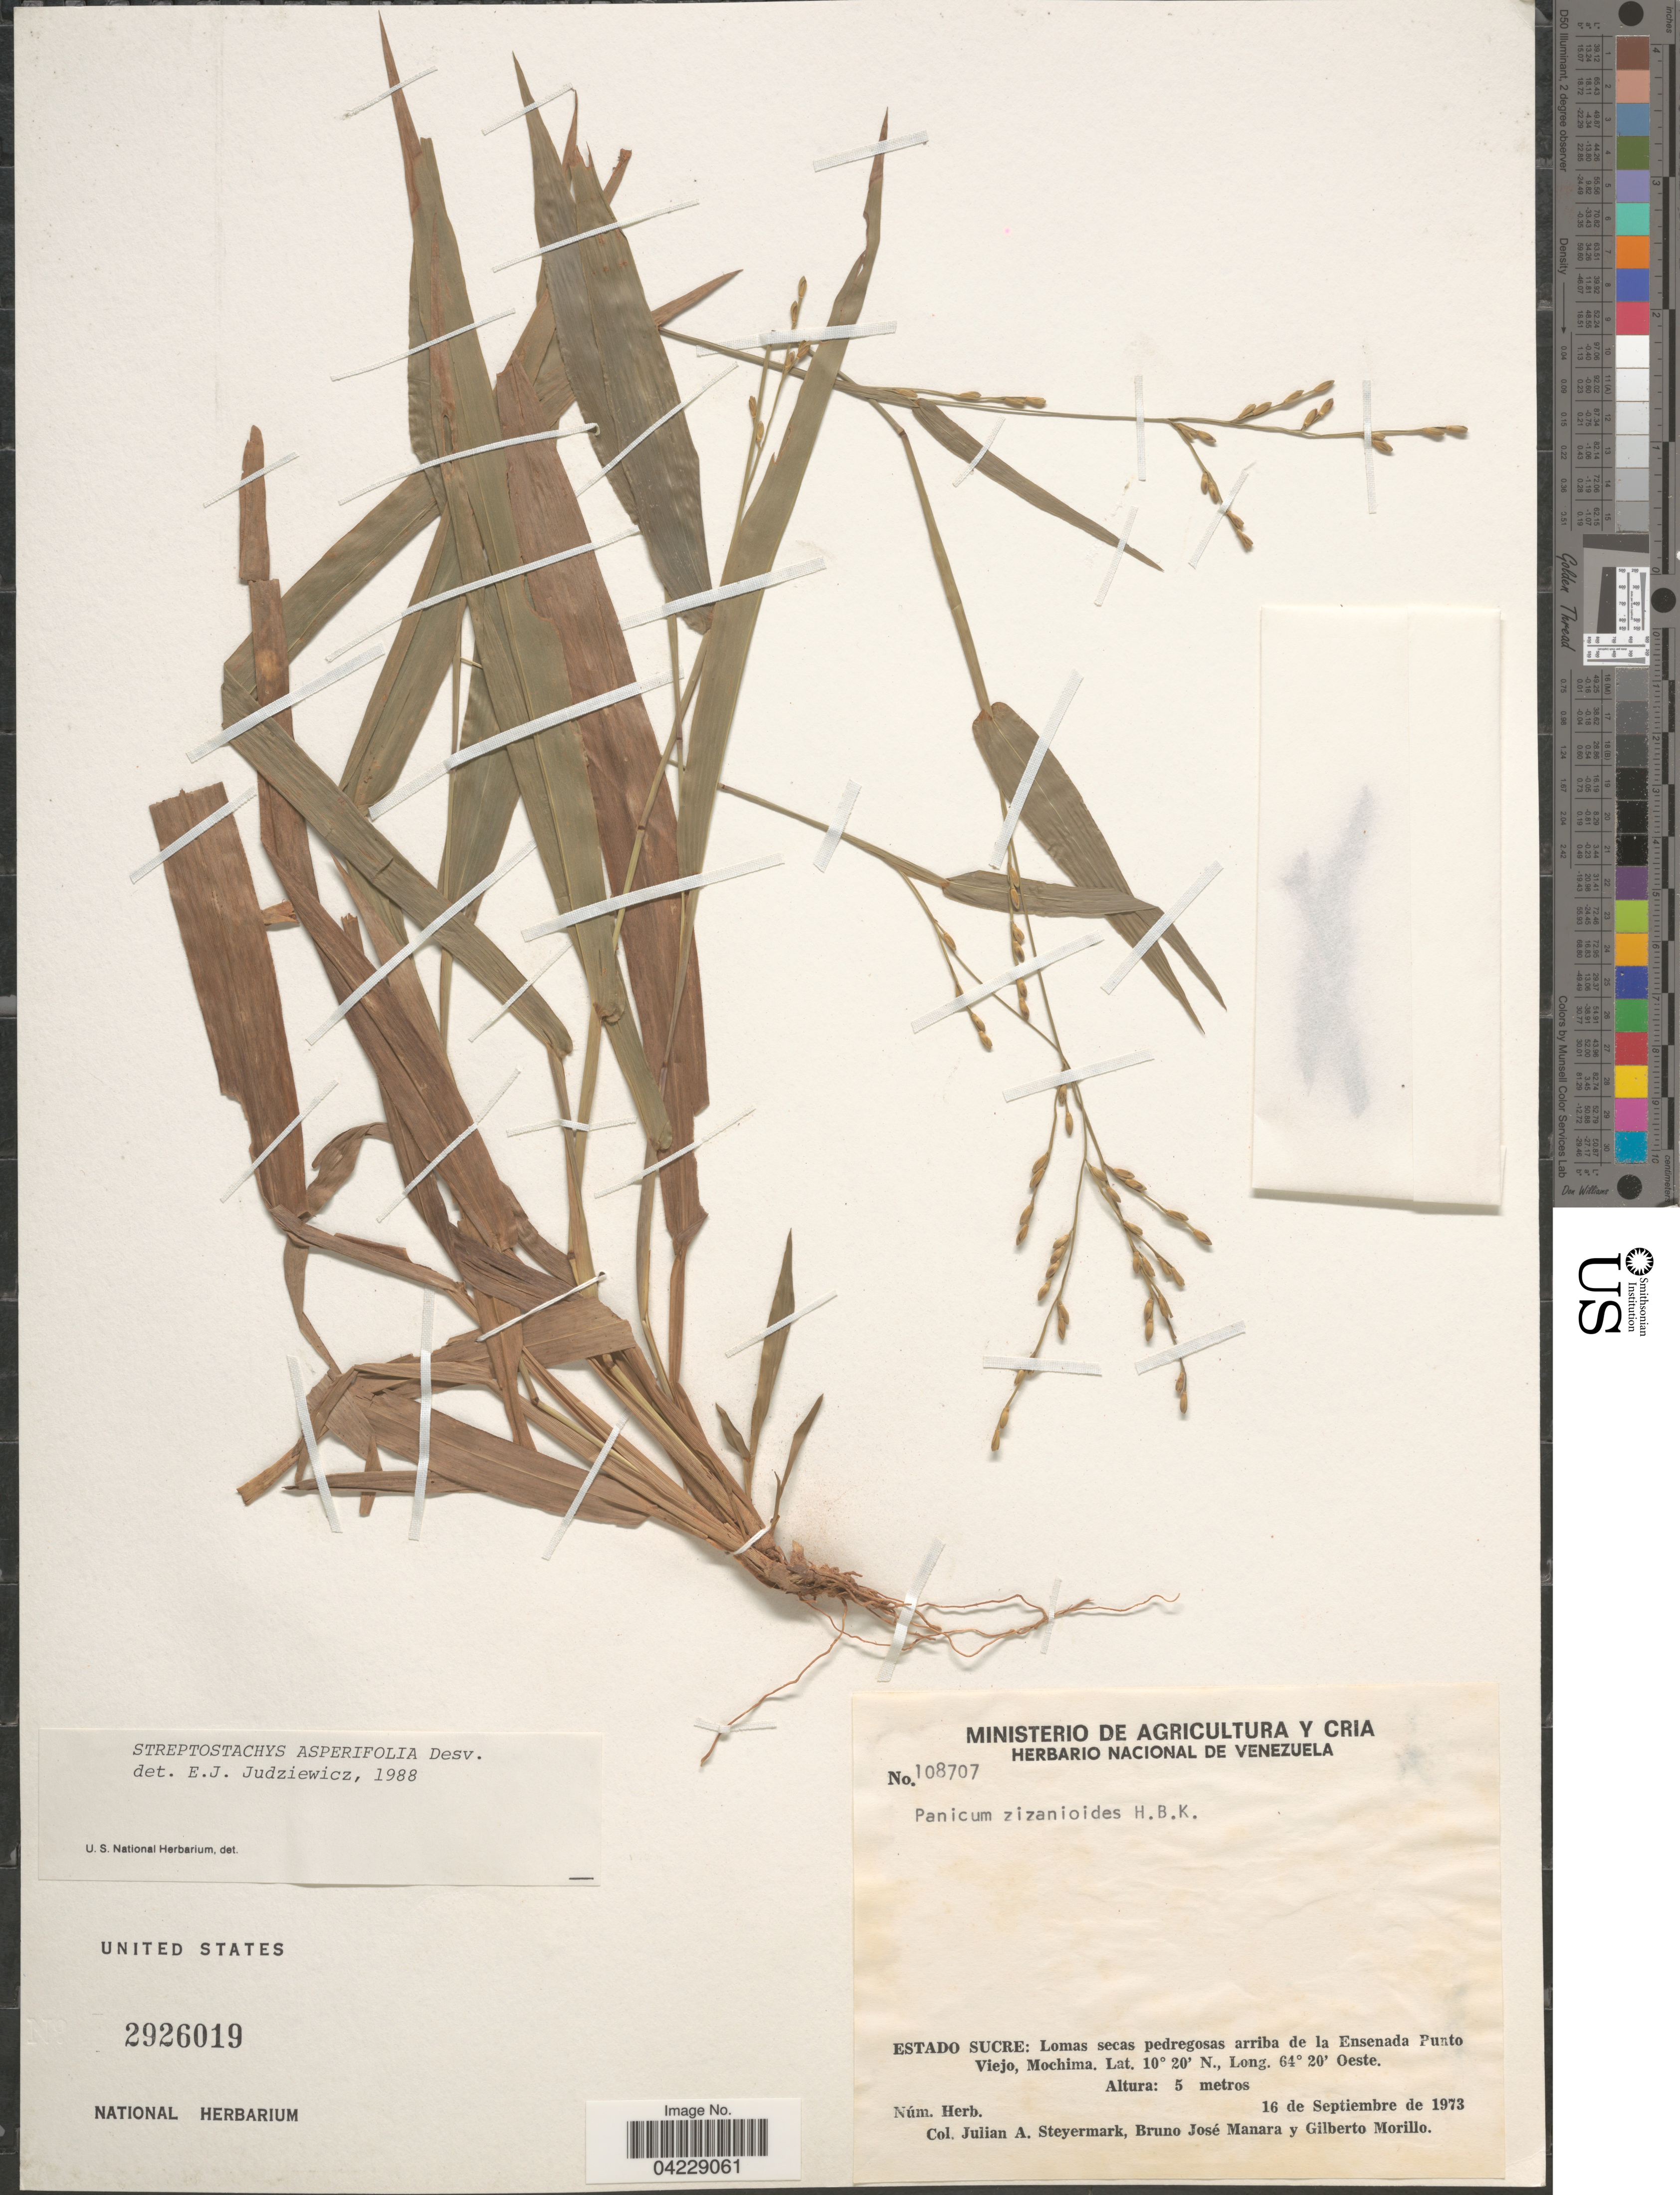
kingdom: Plantae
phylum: Tracheophyta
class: Liliopsida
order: Poales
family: Poaceae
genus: Streptostachys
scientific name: Streptostachys asperifolia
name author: Desv.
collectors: J. Steyermark, B. Manara & G. N. Morillo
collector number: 108707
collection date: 1973-09-16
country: Venezuela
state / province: Sucre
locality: Lomas secas pedregosas arriba de la Ensenada Punto Viejo, Mochima.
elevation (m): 5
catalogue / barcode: US 2926019